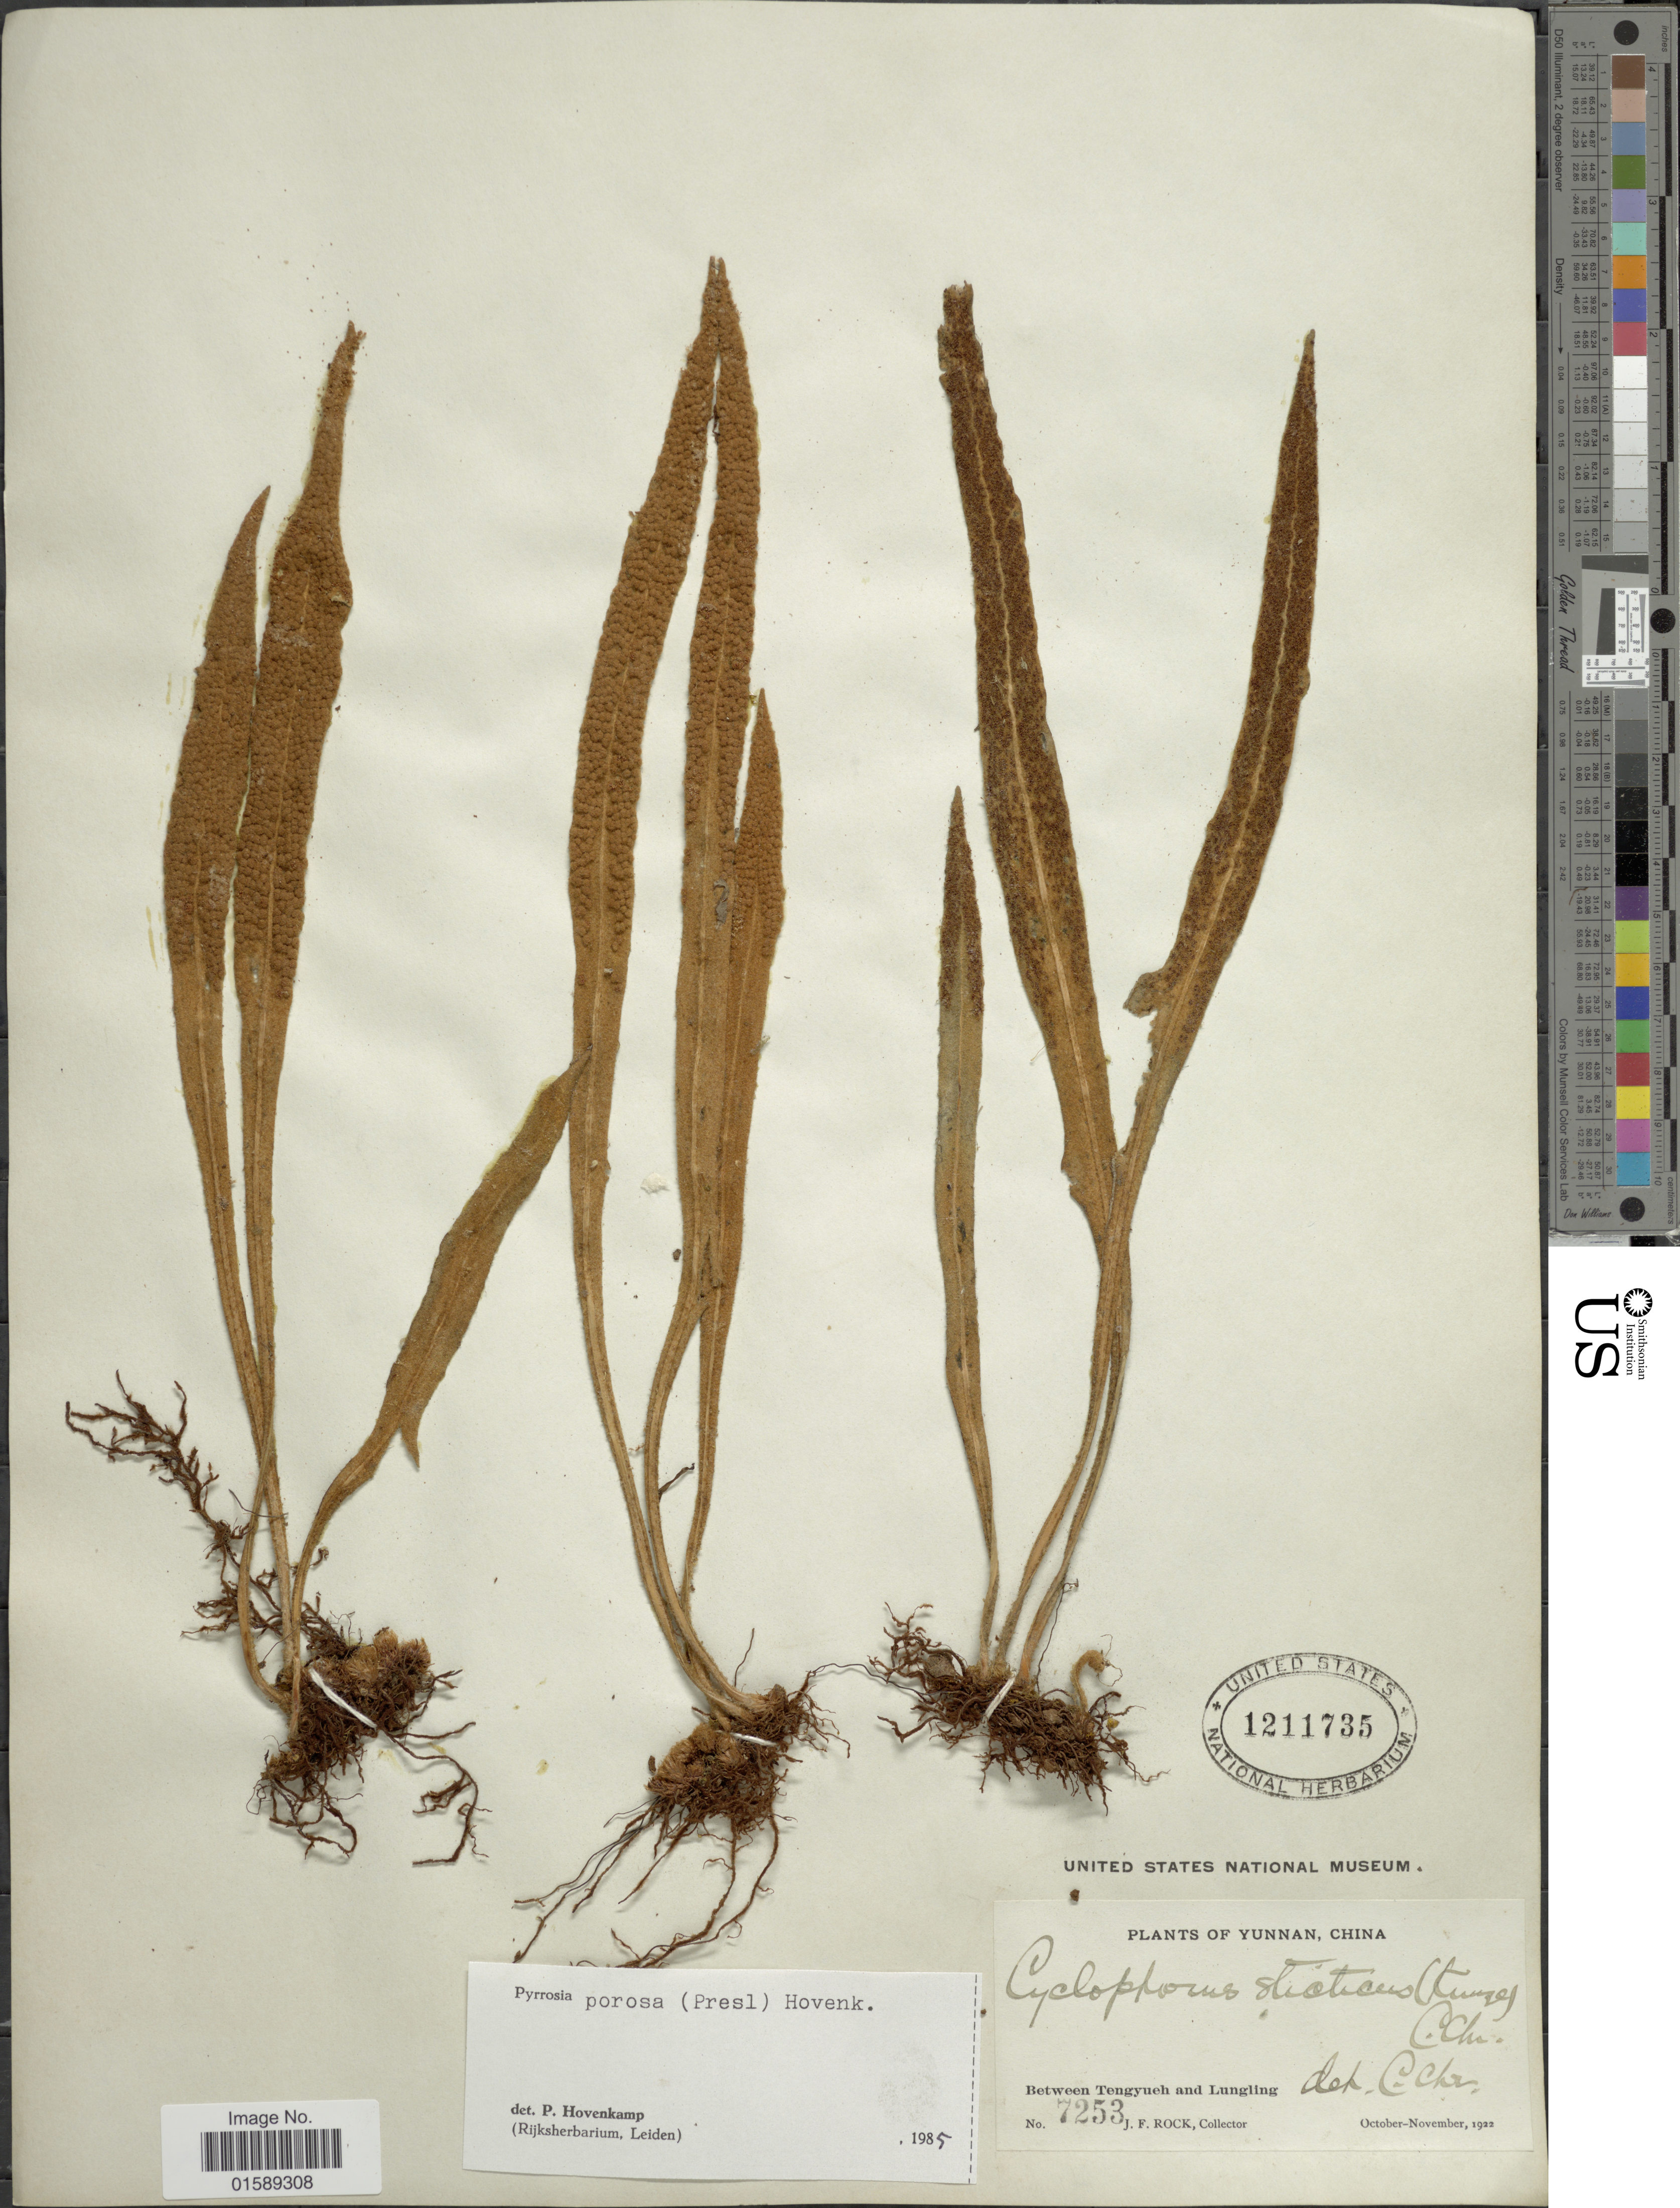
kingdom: Plantae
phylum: Tracheophyta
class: Polypodiopsida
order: Polypodiales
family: Polypodiaceae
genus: Pyrrosia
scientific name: Pyrrosia porosa var. porosa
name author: (C. Presl) Hovenkamp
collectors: J. Rock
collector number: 7253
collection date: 1922-10/1922-11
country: China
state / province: Yunnan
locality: Yunnan, China. Between Tengyueh and Lungling.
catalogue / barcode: US 1211735